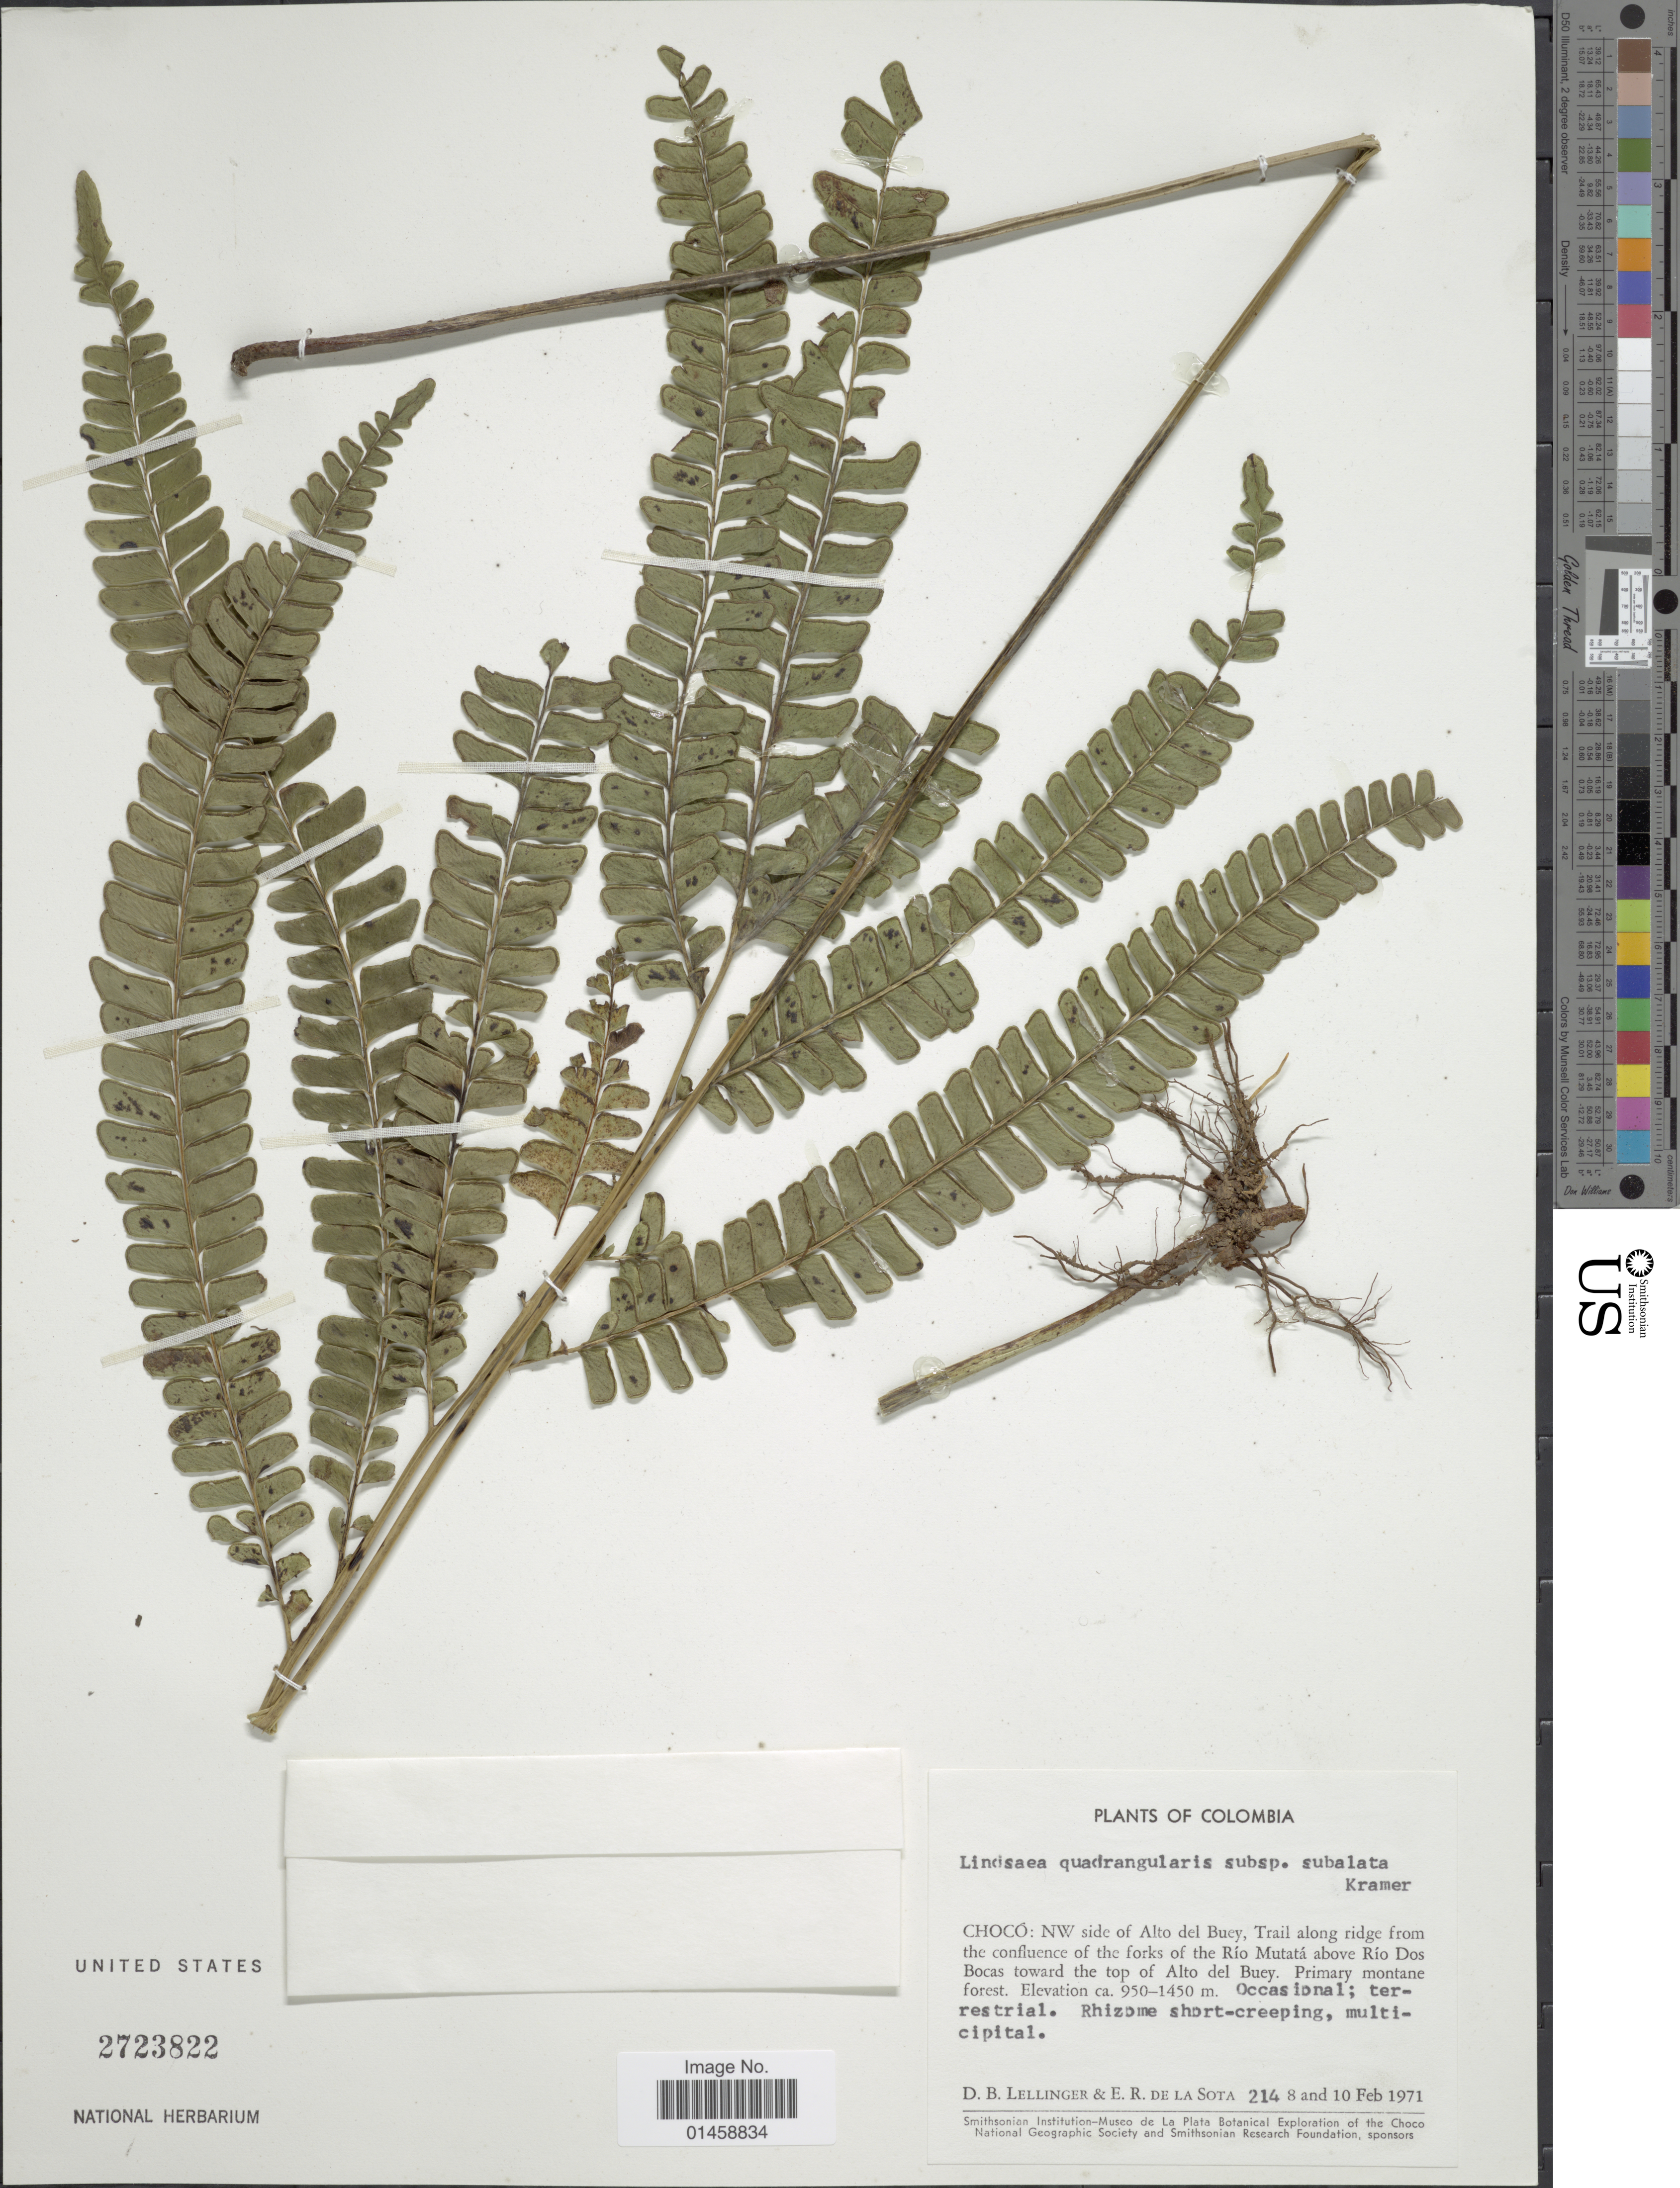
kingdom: Plantae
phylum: Tracheophyta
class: Polypodiopsida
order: Polypodiales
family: Lindsaeaceae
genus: Lindsaea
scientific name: Lindsaea quadrangularis subsp. subalata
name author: K.U. Kramer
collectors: D. B. Lellinger & E. R. de la Sota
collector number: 214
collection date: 1971-02-08/1971-02-10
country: Colombia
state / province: Chocó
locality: NW side of Alto del Buey, trail along ridge from the confluence of the forks of the Rio Mutata above the Rio Dos Bocas to the top of Alto del Buey.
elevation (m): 950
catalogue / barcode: US 2723822